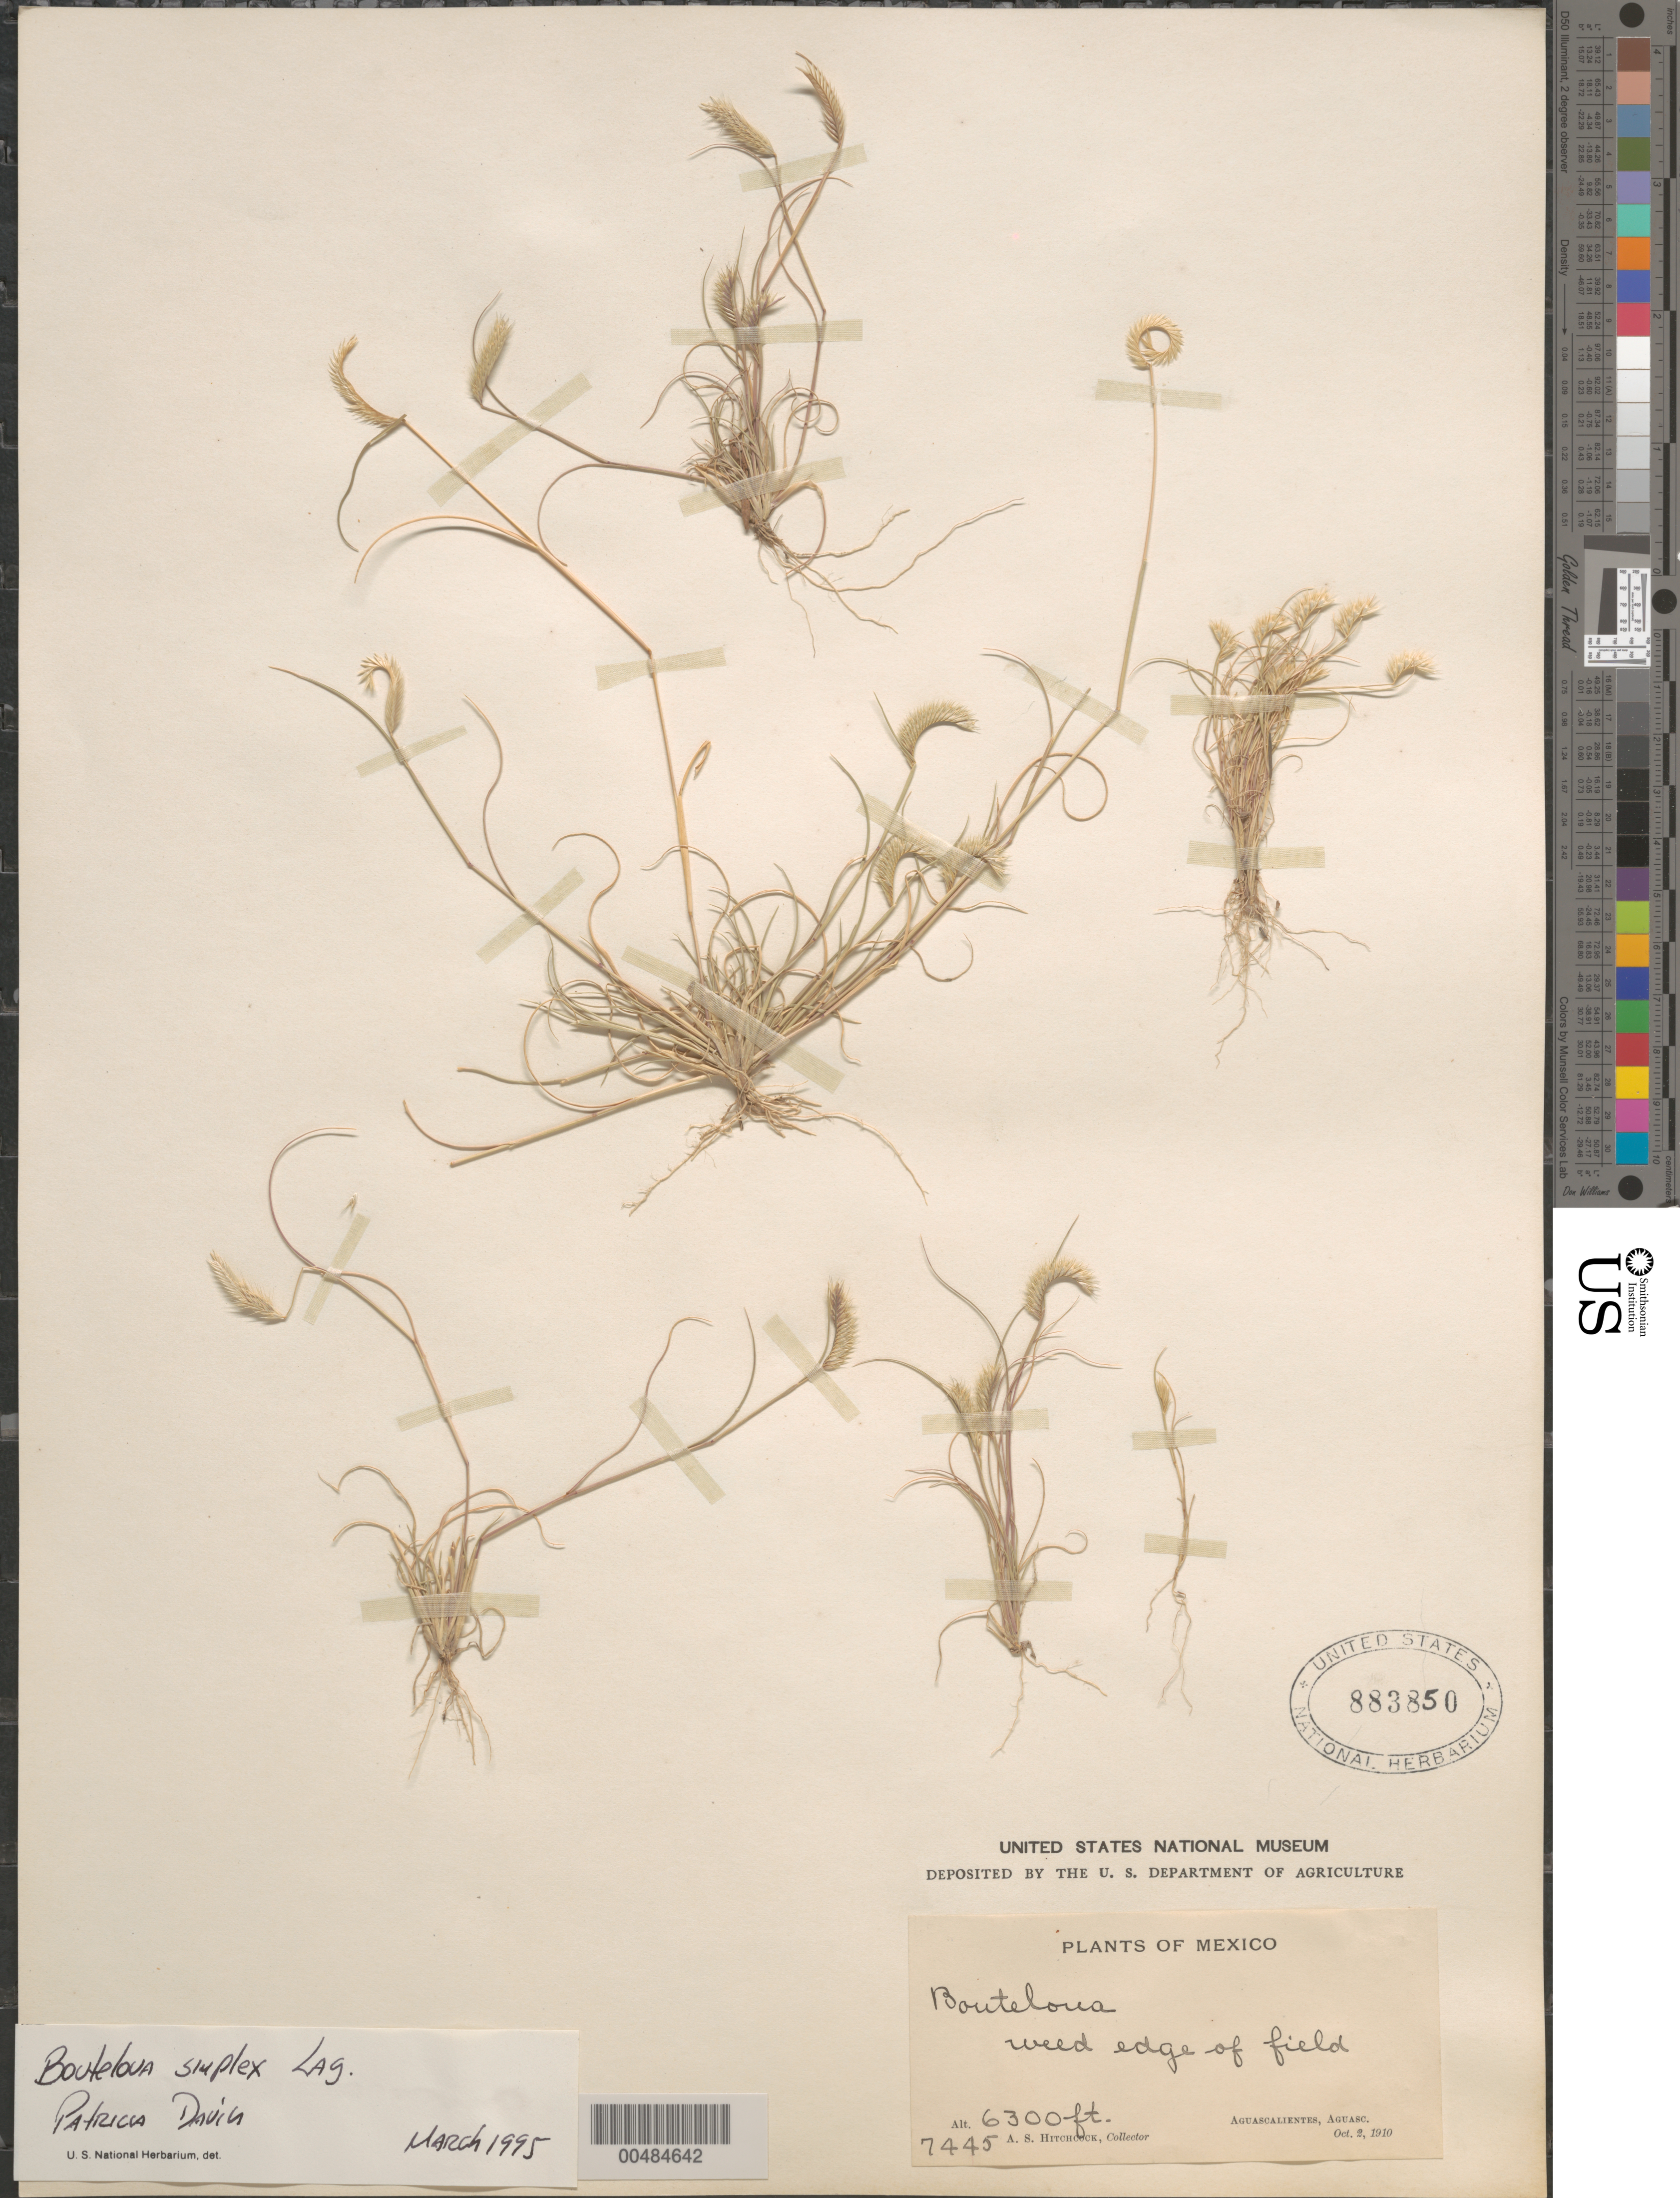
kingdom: Plantae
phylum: Tracheophyta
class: Liliopsida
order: Poales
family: Poaceae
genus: Bouteloua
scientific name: Bouteloua simplex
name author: Lag.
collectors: A. S. Hitchcock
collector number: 7445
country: Mexico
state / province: Aguascalientes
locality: Aguascalientes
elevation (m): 1920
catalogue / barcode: US 883850